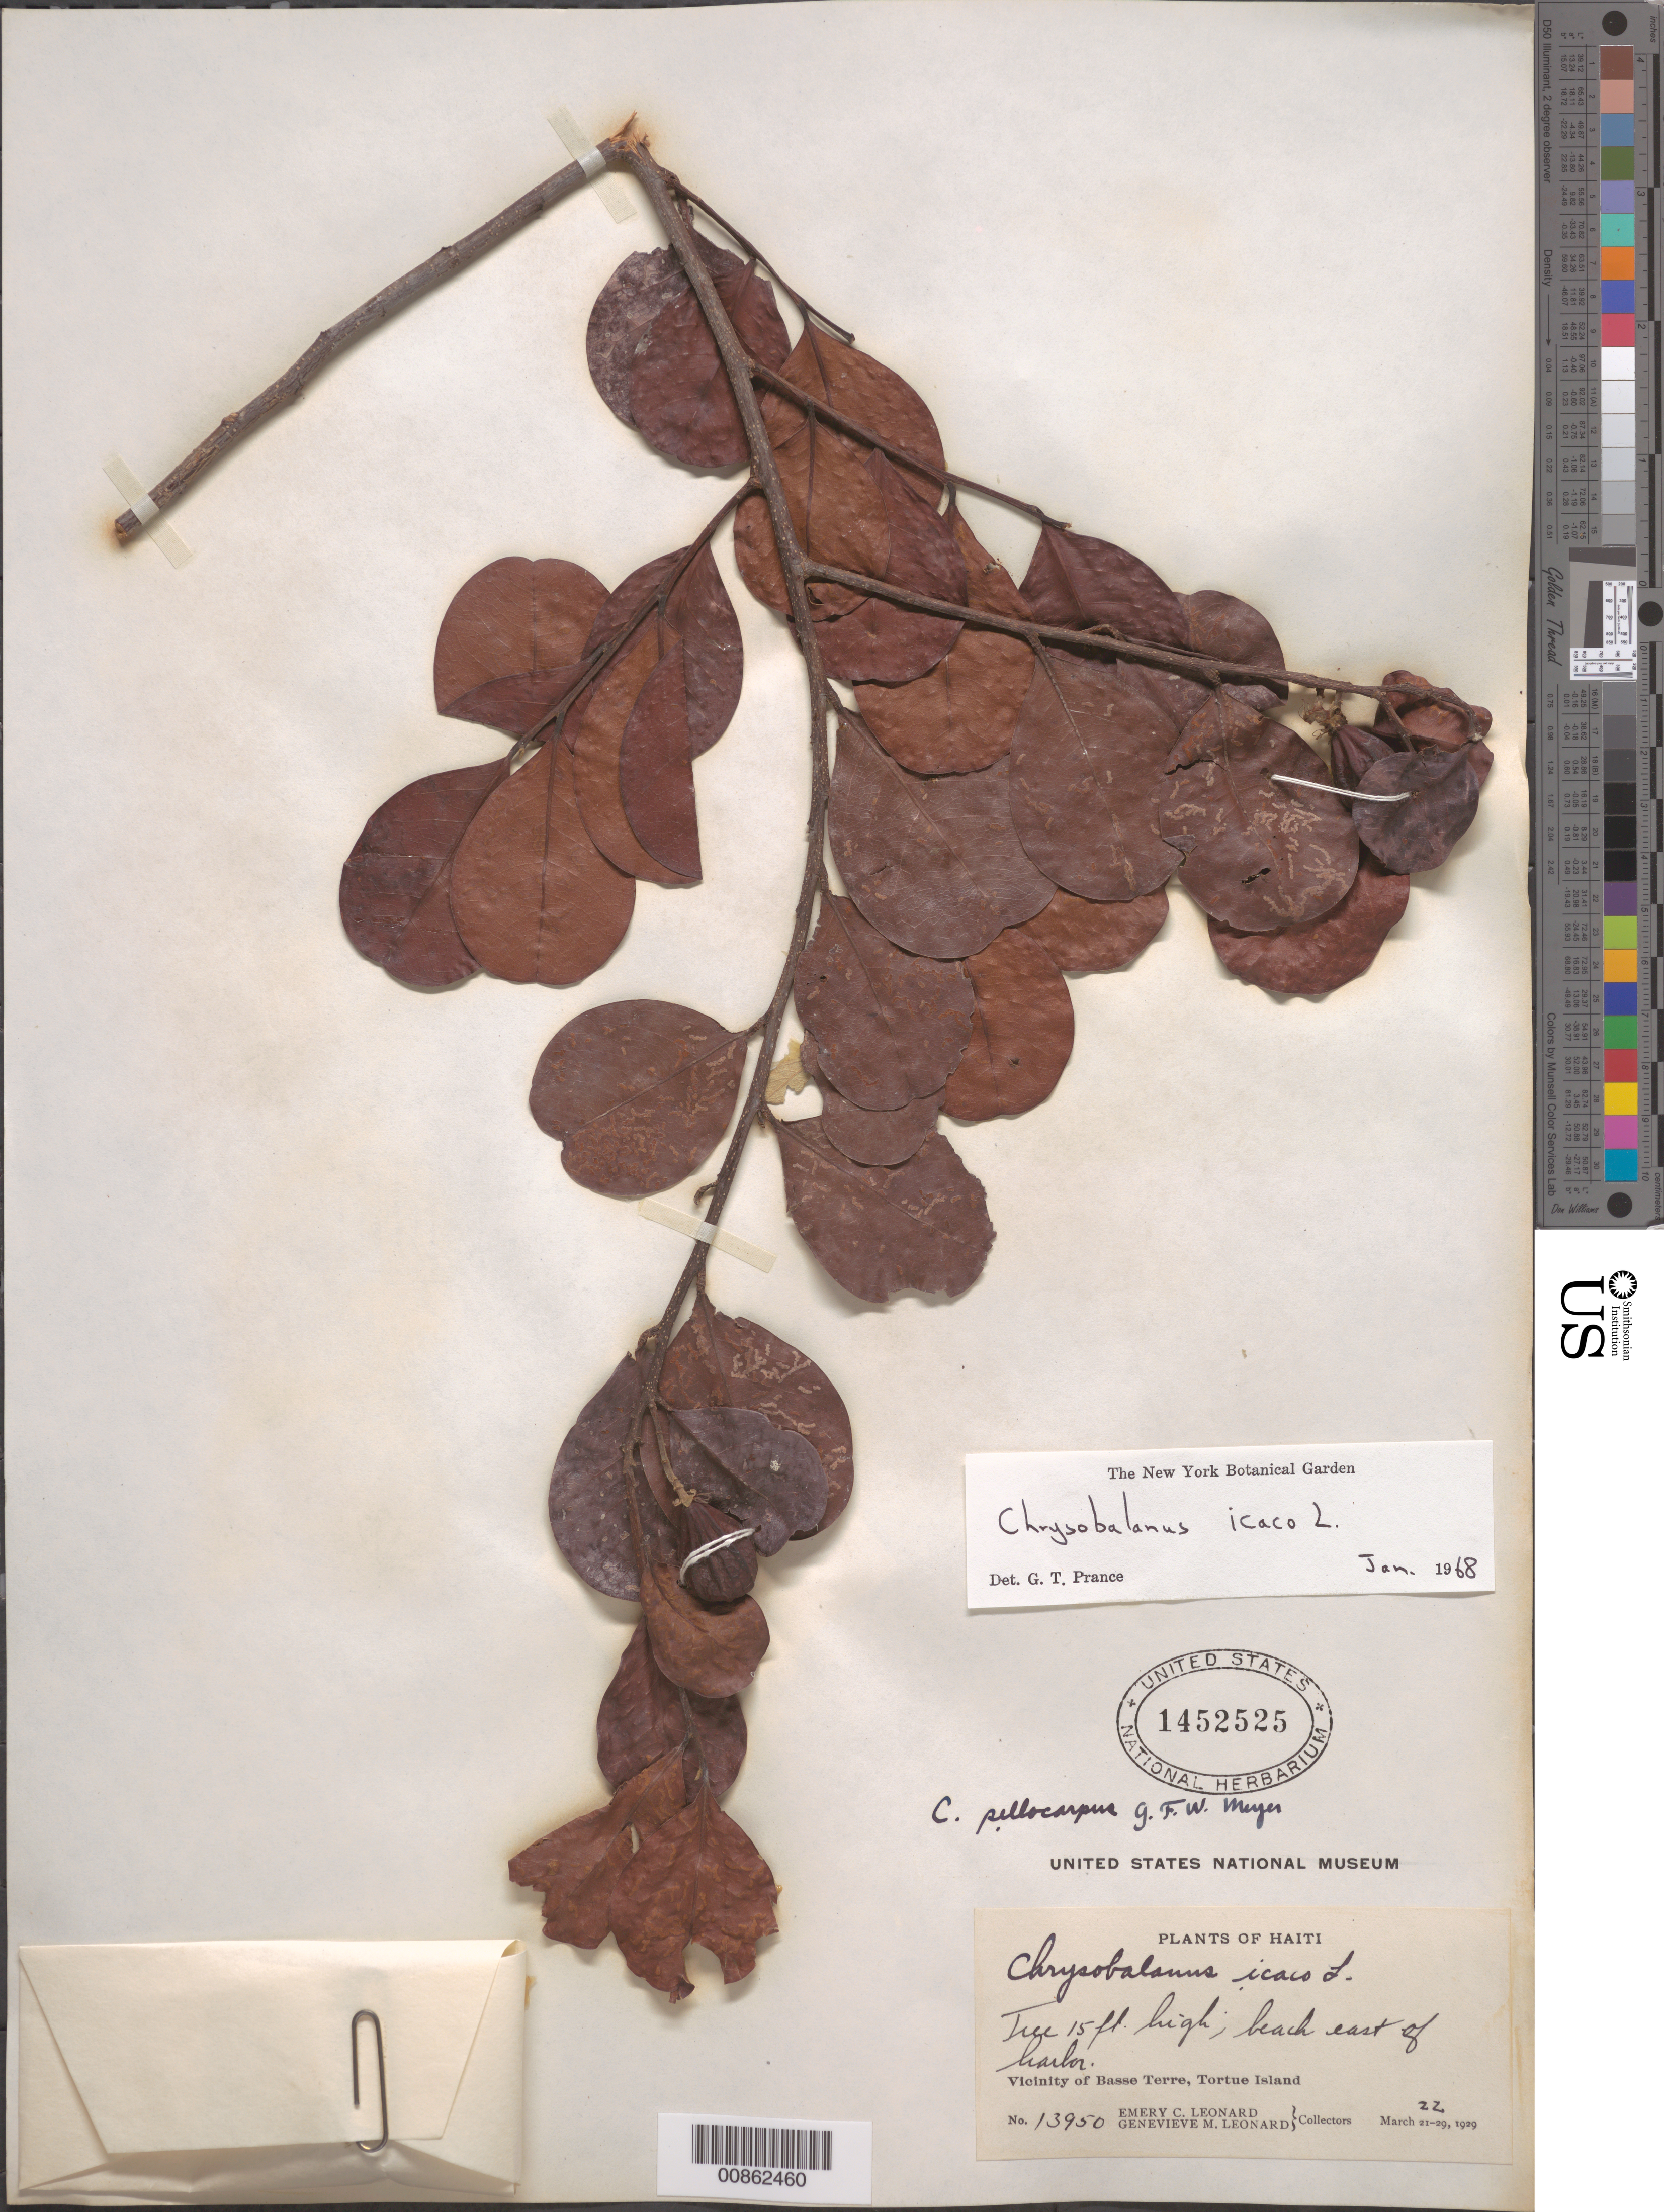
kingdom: Plantae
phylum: Tracheophyta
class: Magnoliopsida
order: Malpighiales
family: Chrysobalanaceae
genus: Chrysobalanus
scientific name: Chrysobalanus icaco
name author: L.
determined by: Prance, G. T.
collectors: E. C. Leonard & G. M. Leonard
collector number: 13950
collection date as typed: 22 Mar 1929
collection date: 1929-03-22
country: Haiti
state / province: Nord-Óuest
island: Île de la Tortue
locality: Vicinity of Basse Terre, Tortue Island. Beach east of harbor.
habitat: Beach.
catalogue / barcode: US 1452525